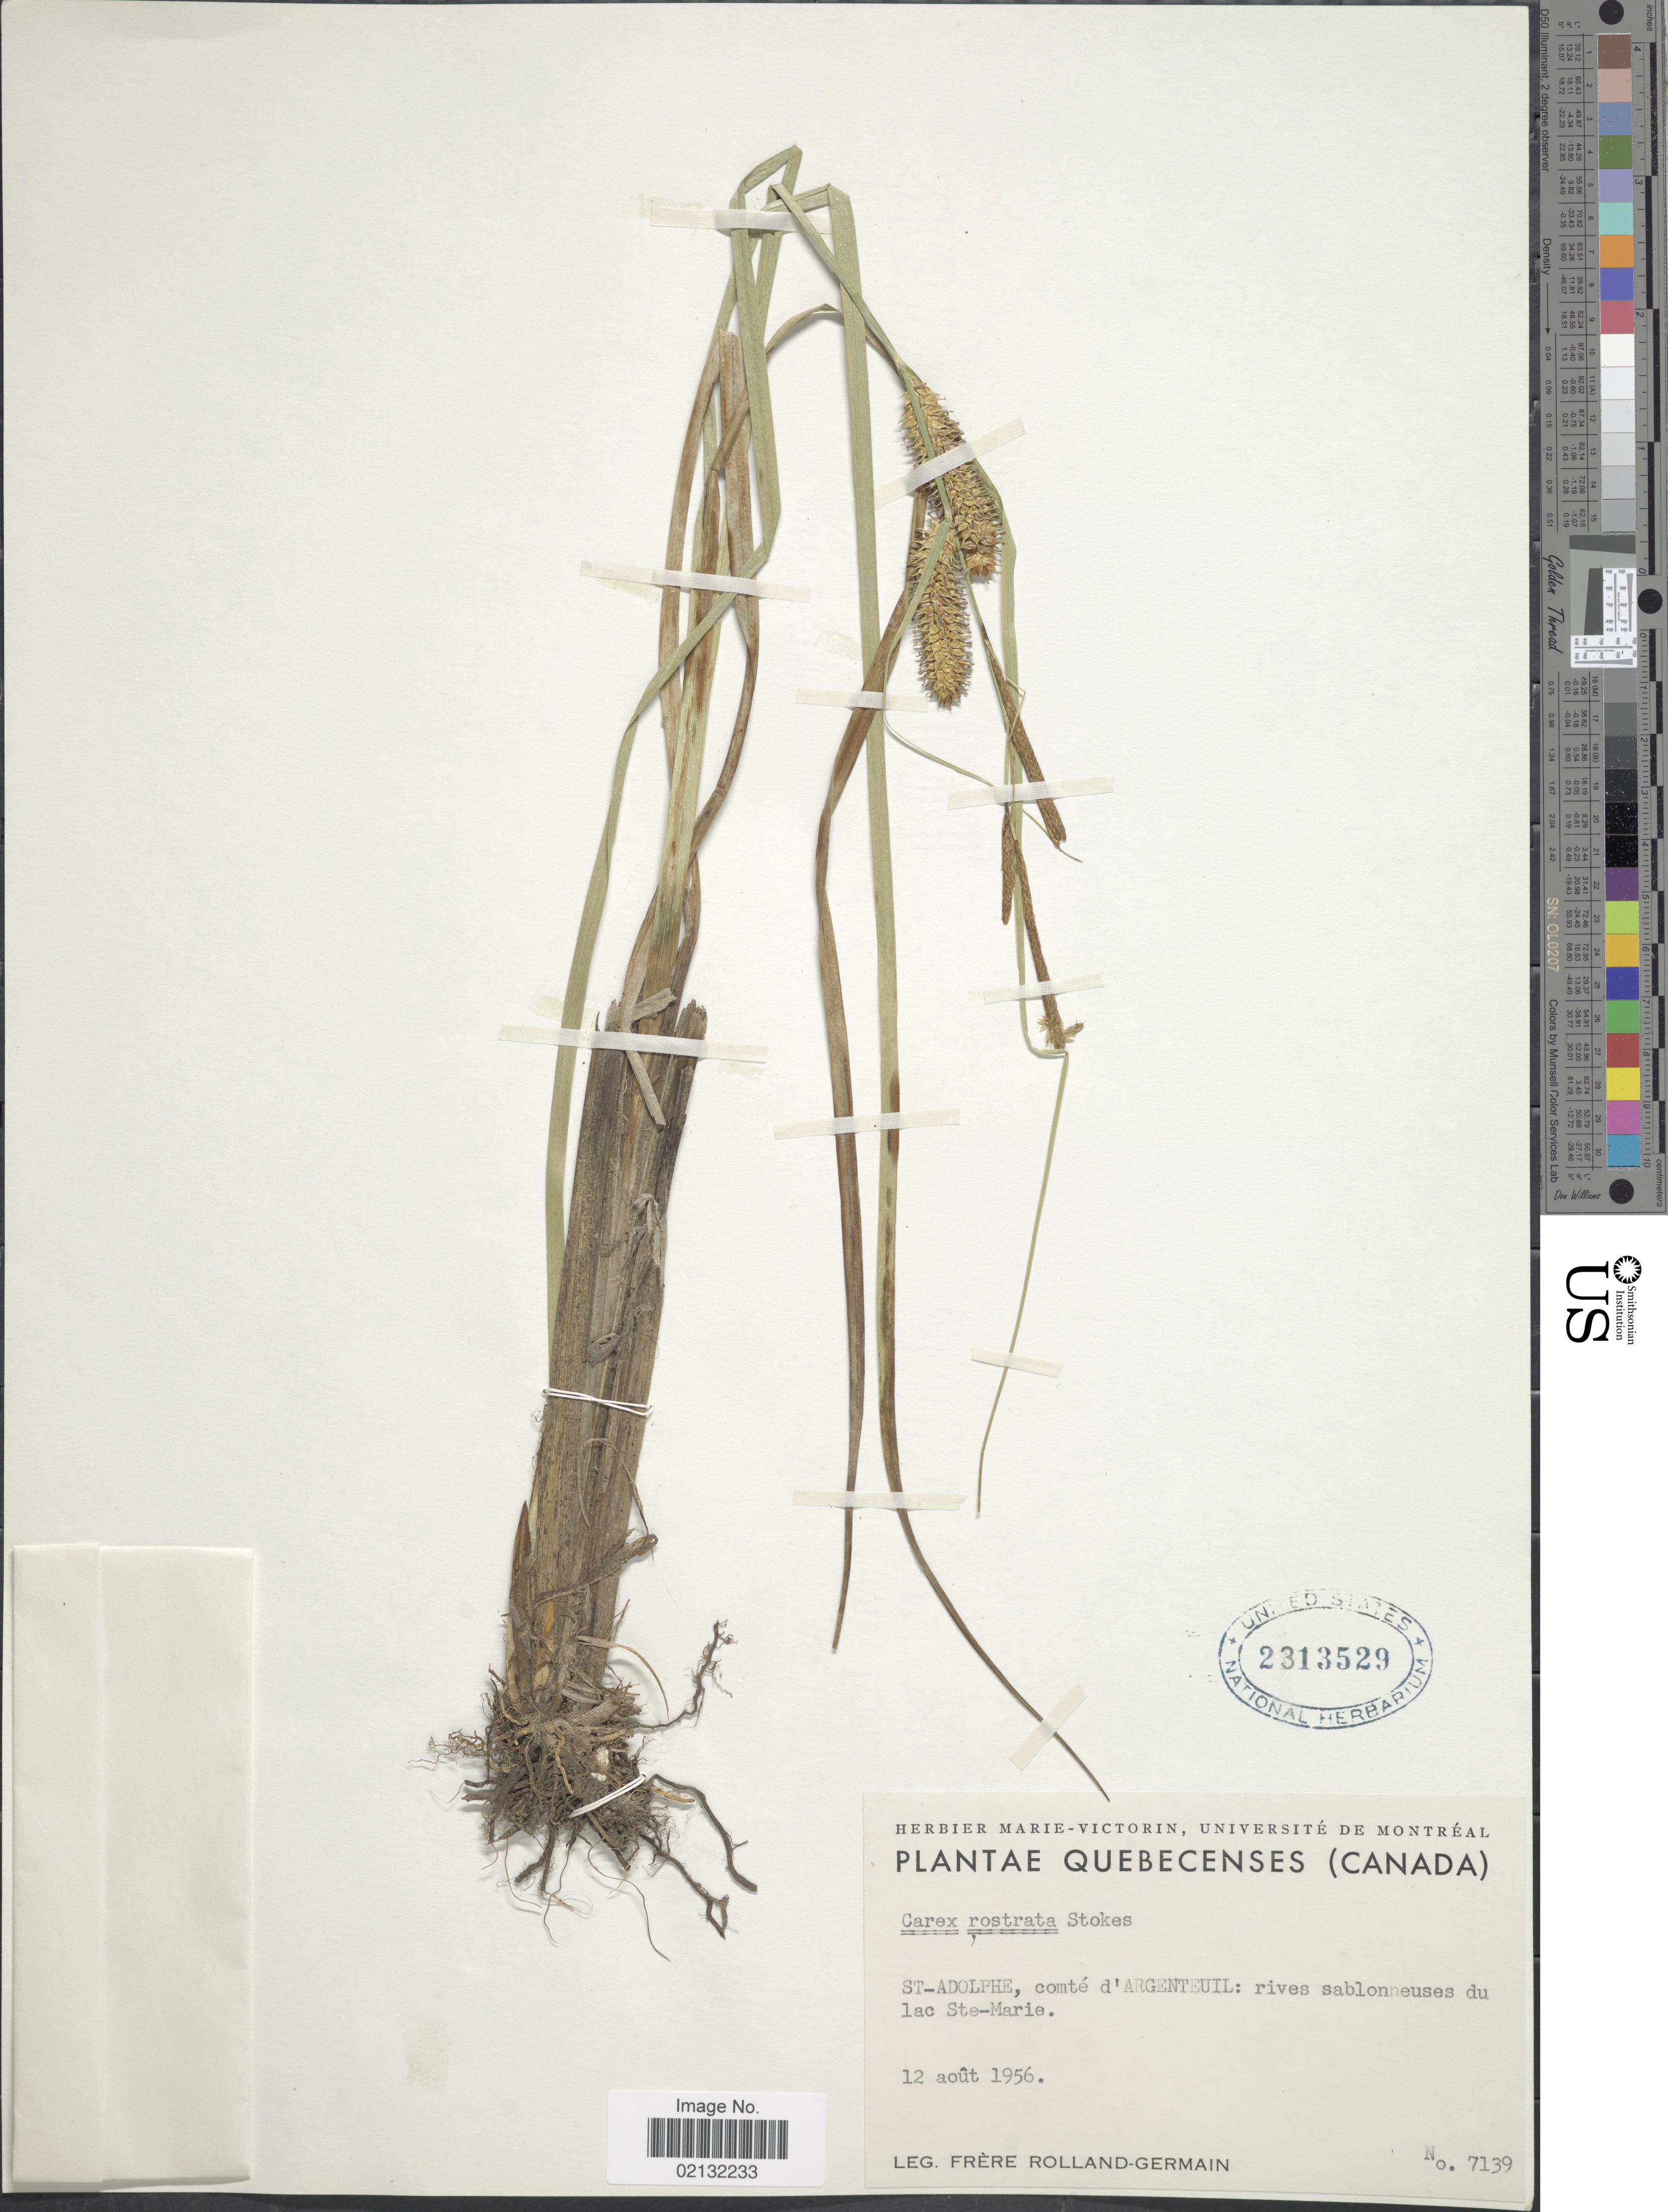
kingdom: Plantae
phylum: Tracheophyta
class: Liliopsida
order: Poales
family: Cyperaceae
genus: Carex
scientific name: Carex rostrata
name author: Stokes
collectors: Rolland-Germain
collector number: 7139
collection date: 1956-08-12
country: Canada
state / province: Quebec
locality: St. Adolphe, comte d'Argenteuil: rives sablonneuses du lac Ste-Marie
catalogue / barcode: US 2313529